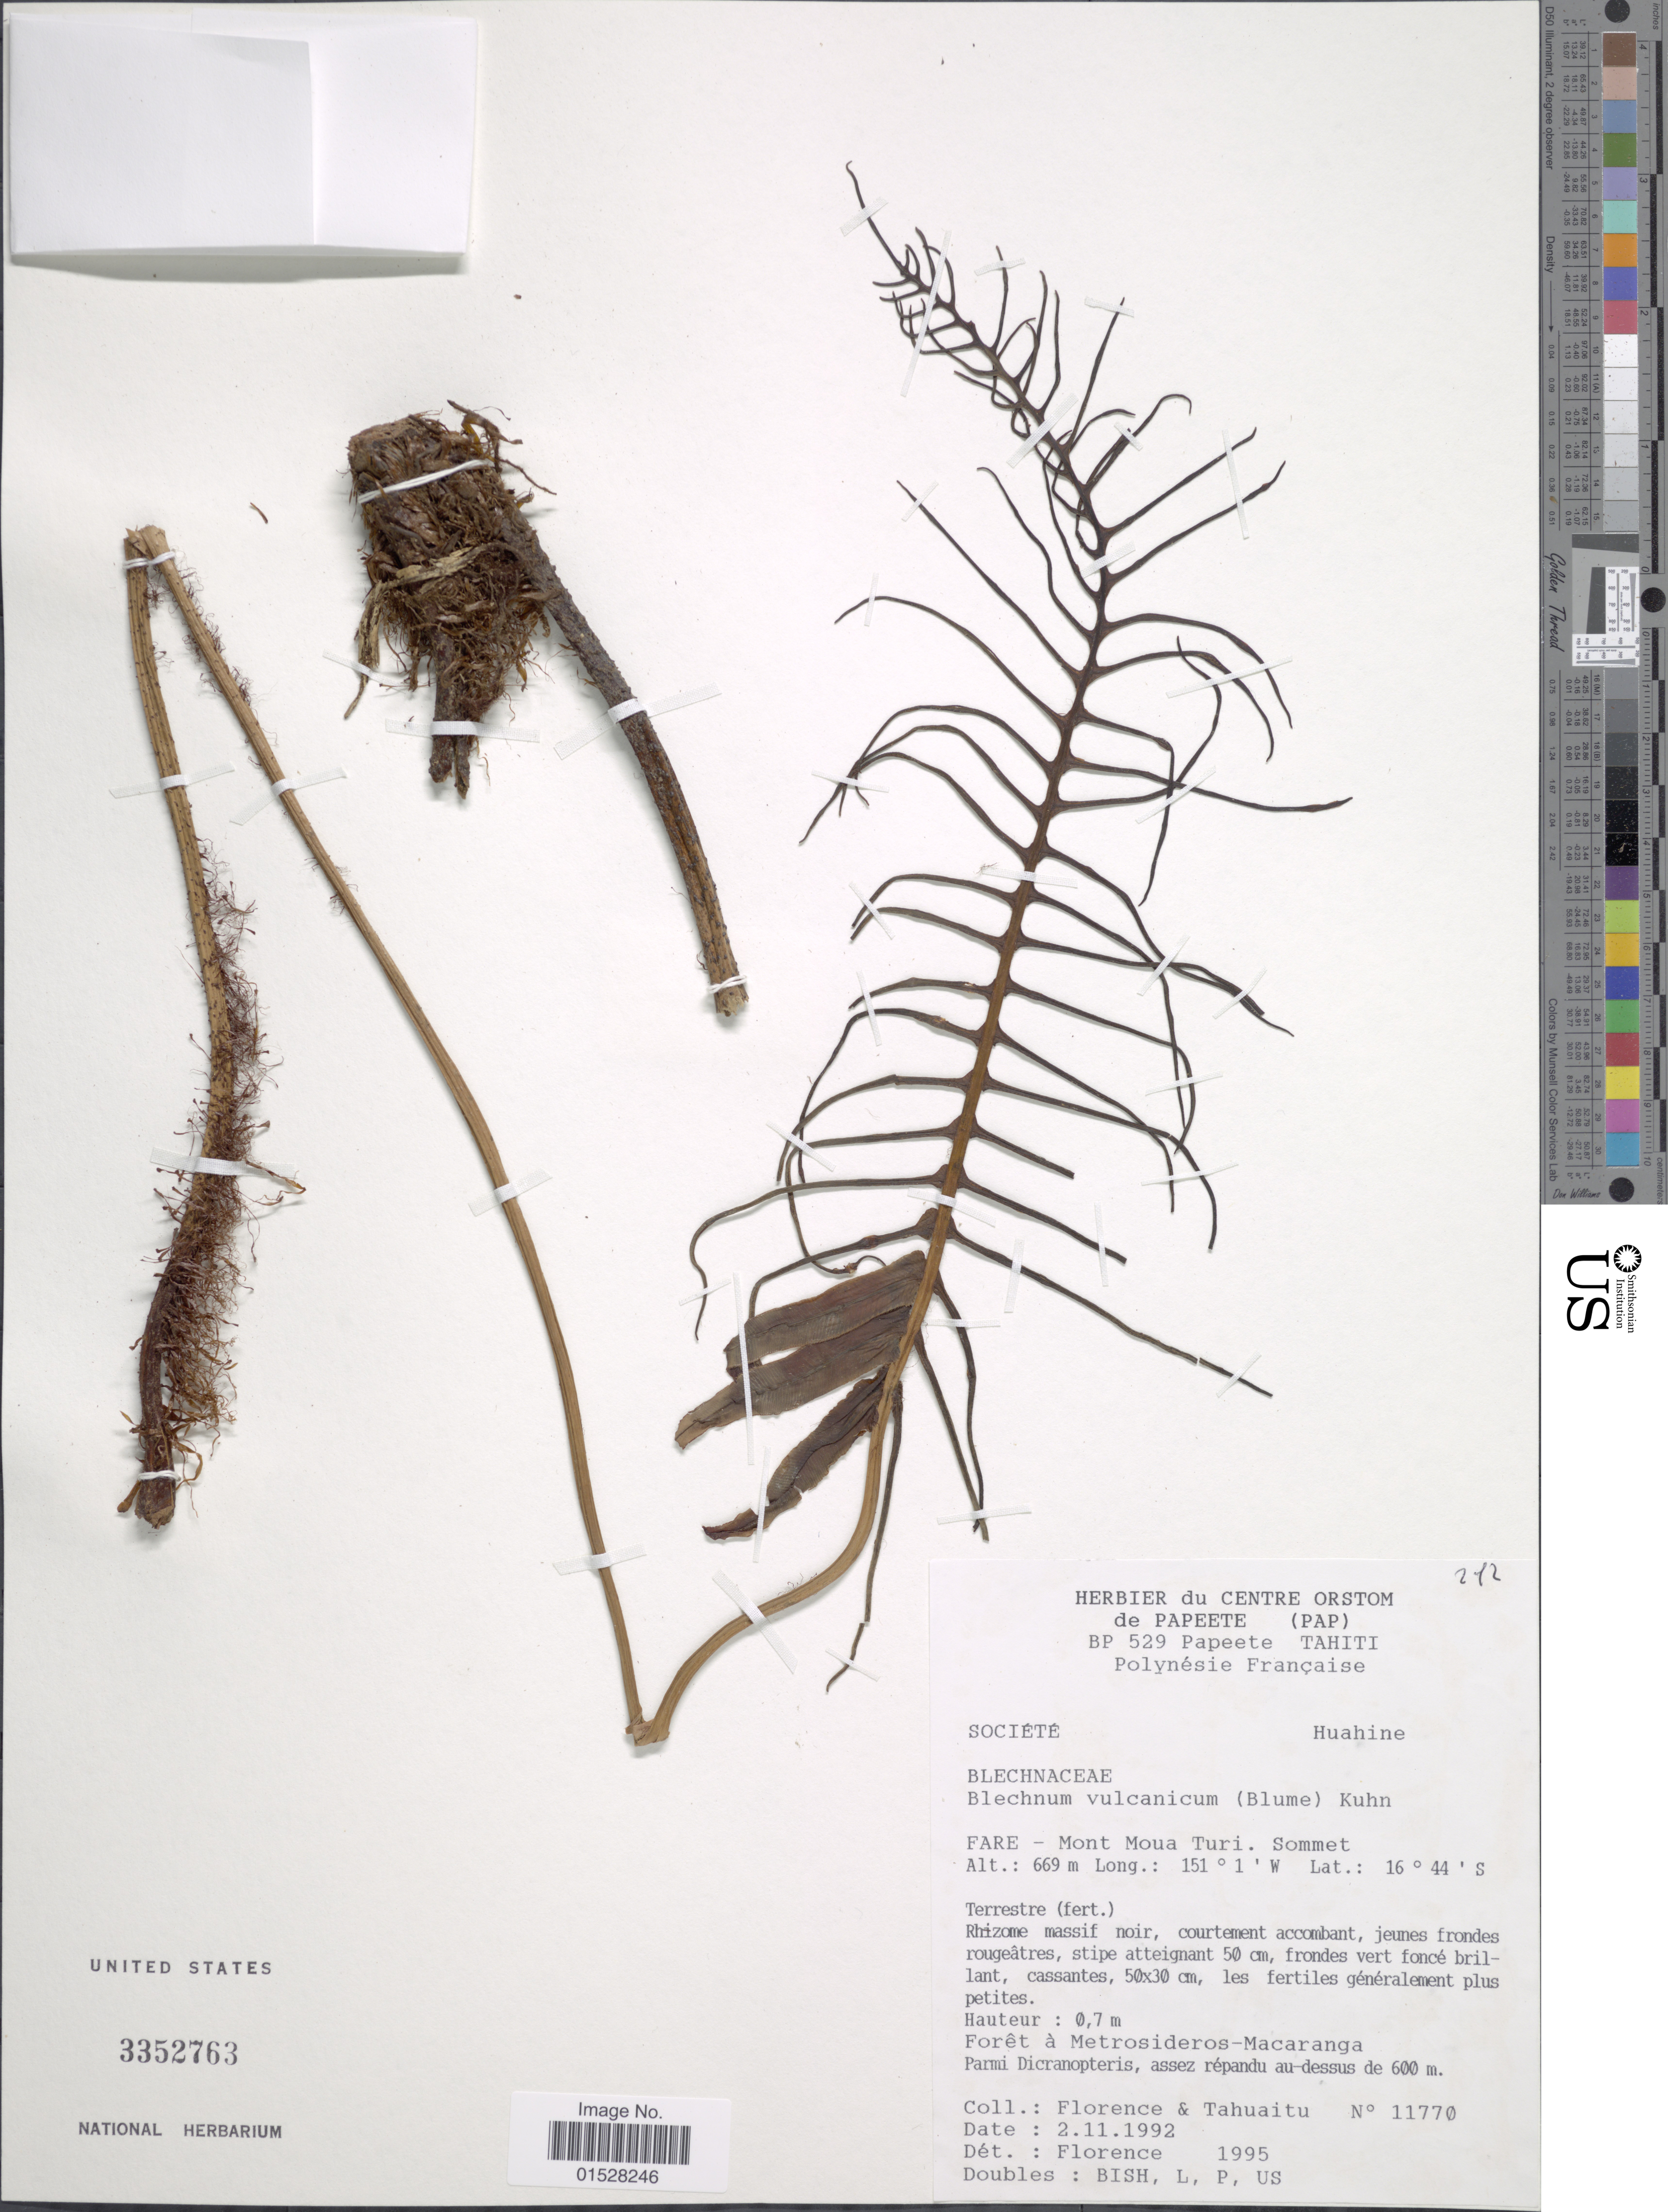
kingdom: Plantae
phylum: Tracheophyta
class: Polypodiopsida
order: Polypodiales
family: Blechnaceae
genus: Blechnum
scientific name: Blechnum vulcanicum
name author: (Blume) Kuhn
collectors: -. Florence & -. Tahuaitu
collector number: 11770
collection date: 1992-11-02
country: French Polynesia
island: Huahine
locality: Societe, Huahine, Fare-Mont Moua Turi, Sommet, Forêt à Metrpsoderos-Macaranga, Parmi Dicranopteris, assez répandu au-dessus de 600 m.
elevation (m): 669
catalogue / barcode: US 3352763